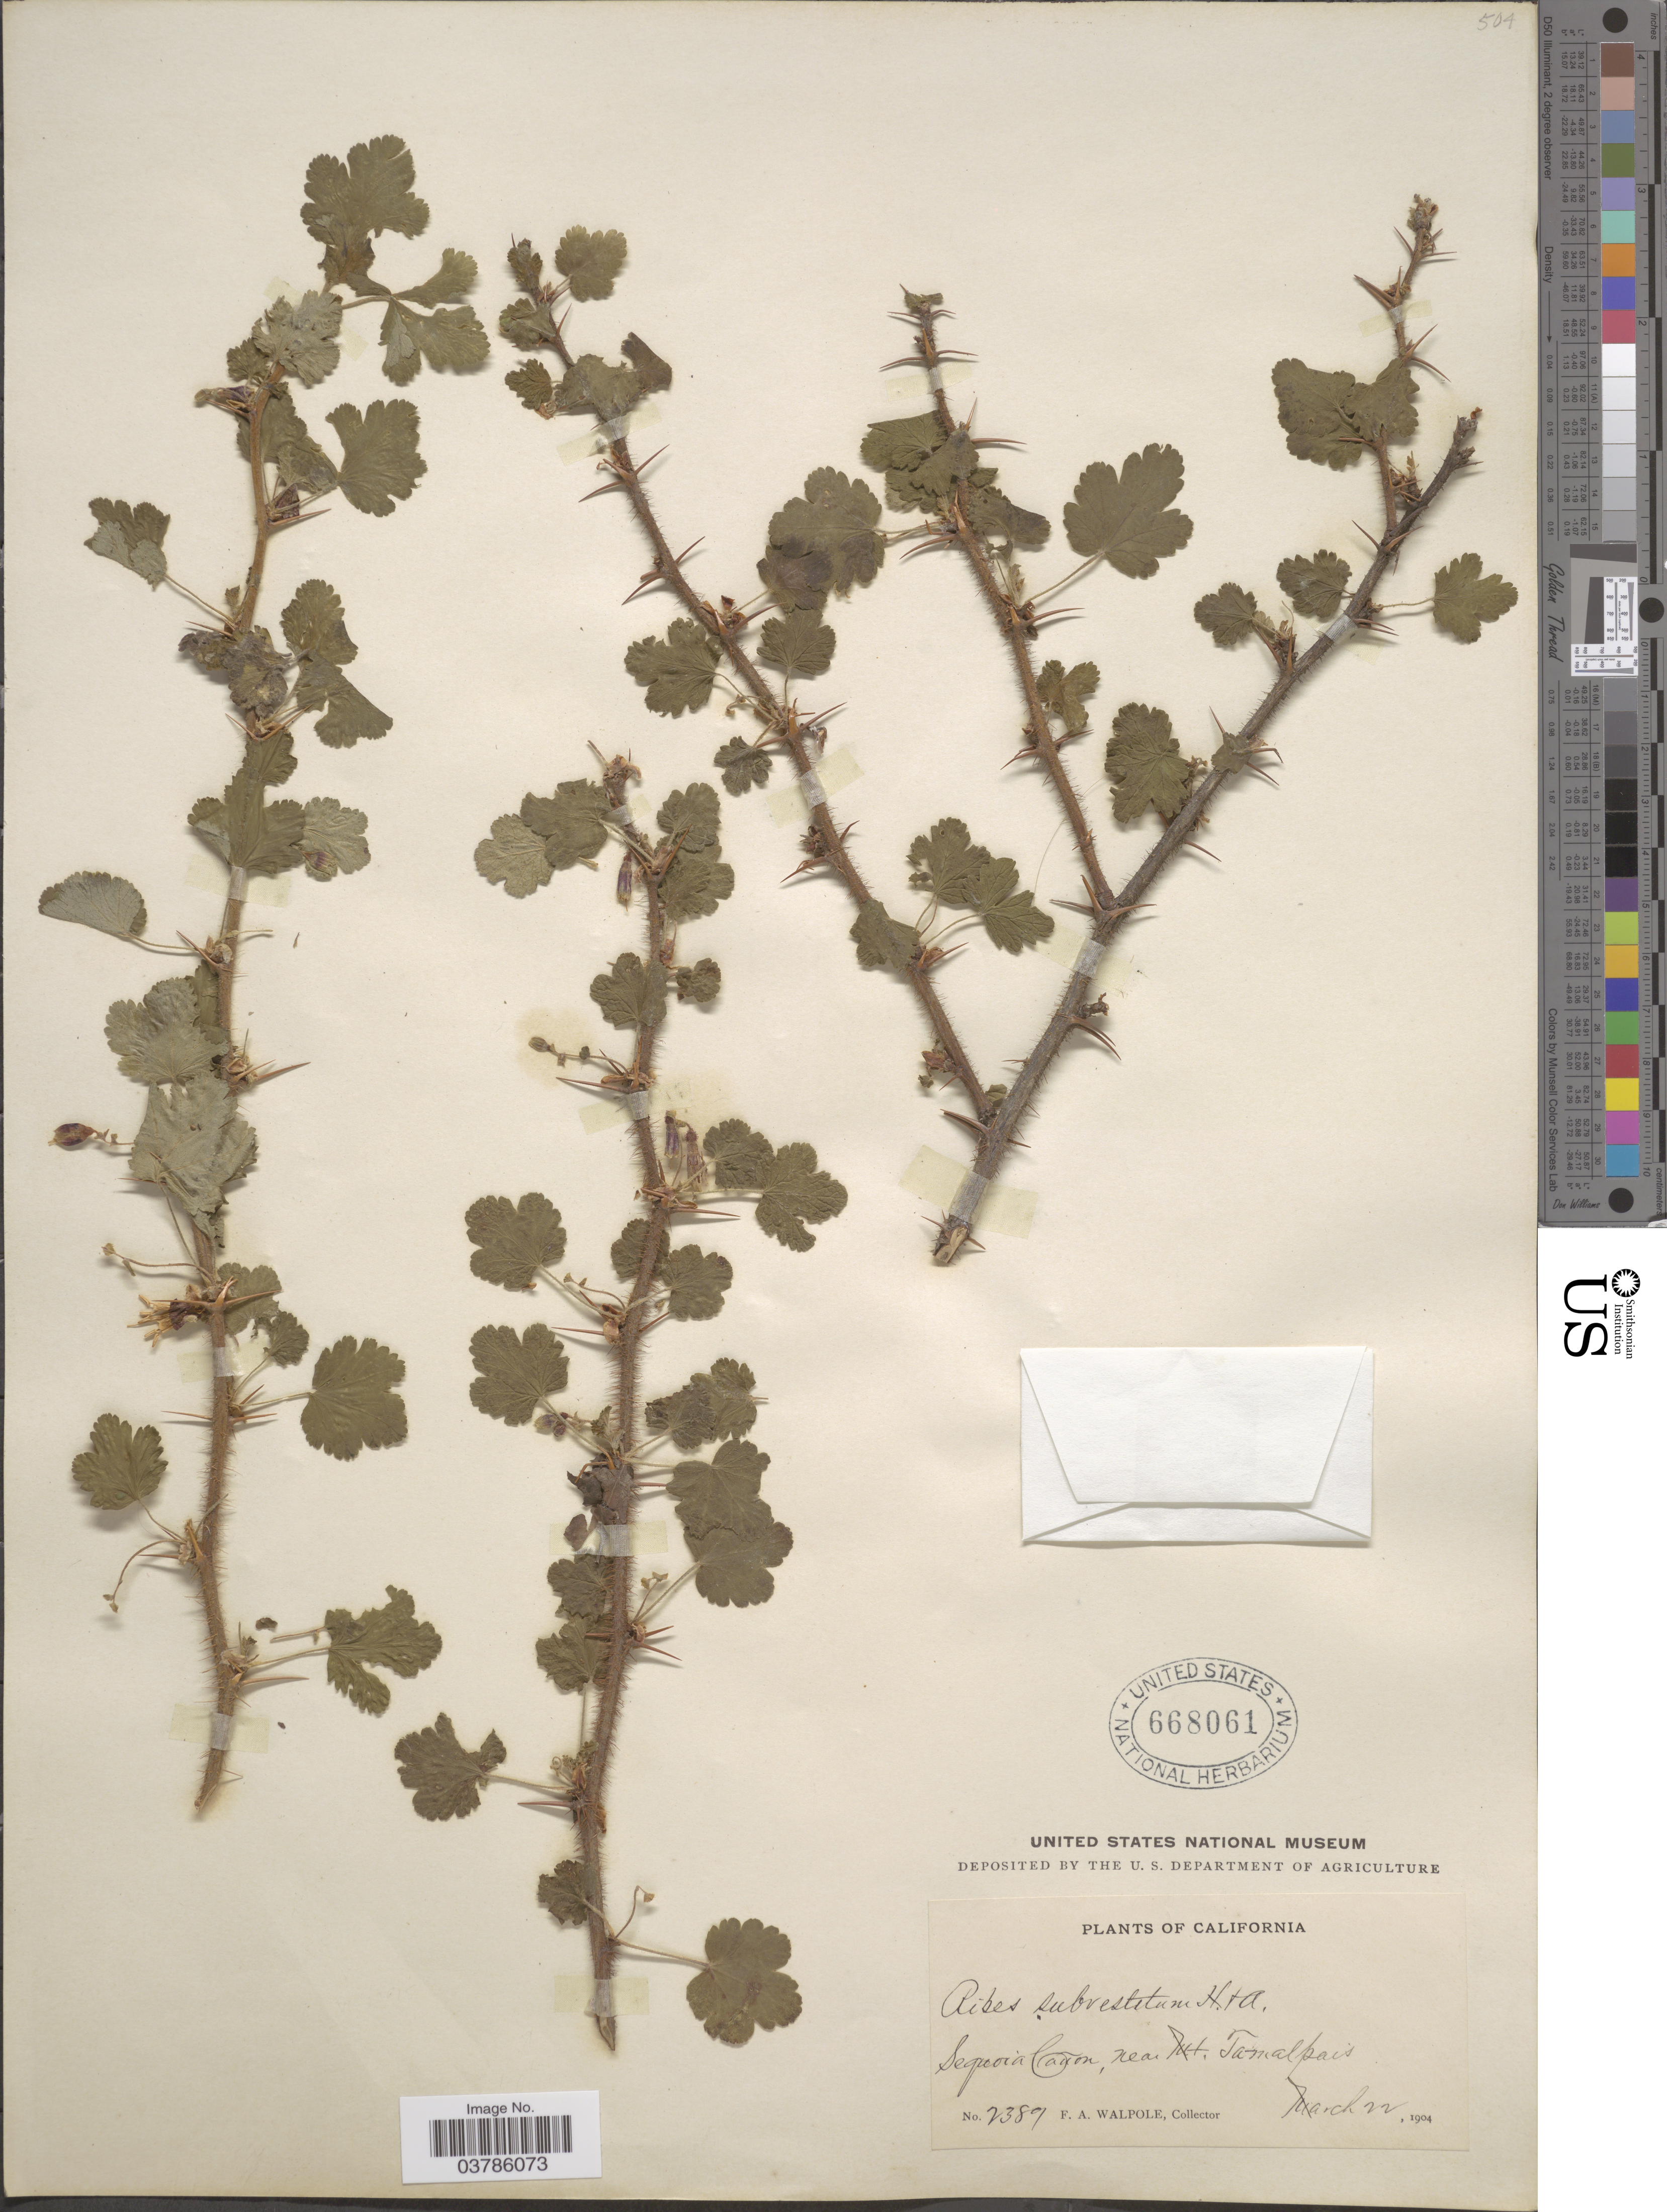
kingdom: Plantae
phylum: Tracheophyta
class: Magnoliopsida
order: Saxifragales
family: Grossulariaceae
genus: Ribes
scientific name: Ribes menziesii var. leptosum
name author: (Coville) Jeps.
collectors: F. Walpole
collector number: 2389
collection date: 1904-03-22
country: United States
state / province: California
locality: Sequoia Cañon, near Mt. Tamalpais.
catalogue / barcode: US 668061